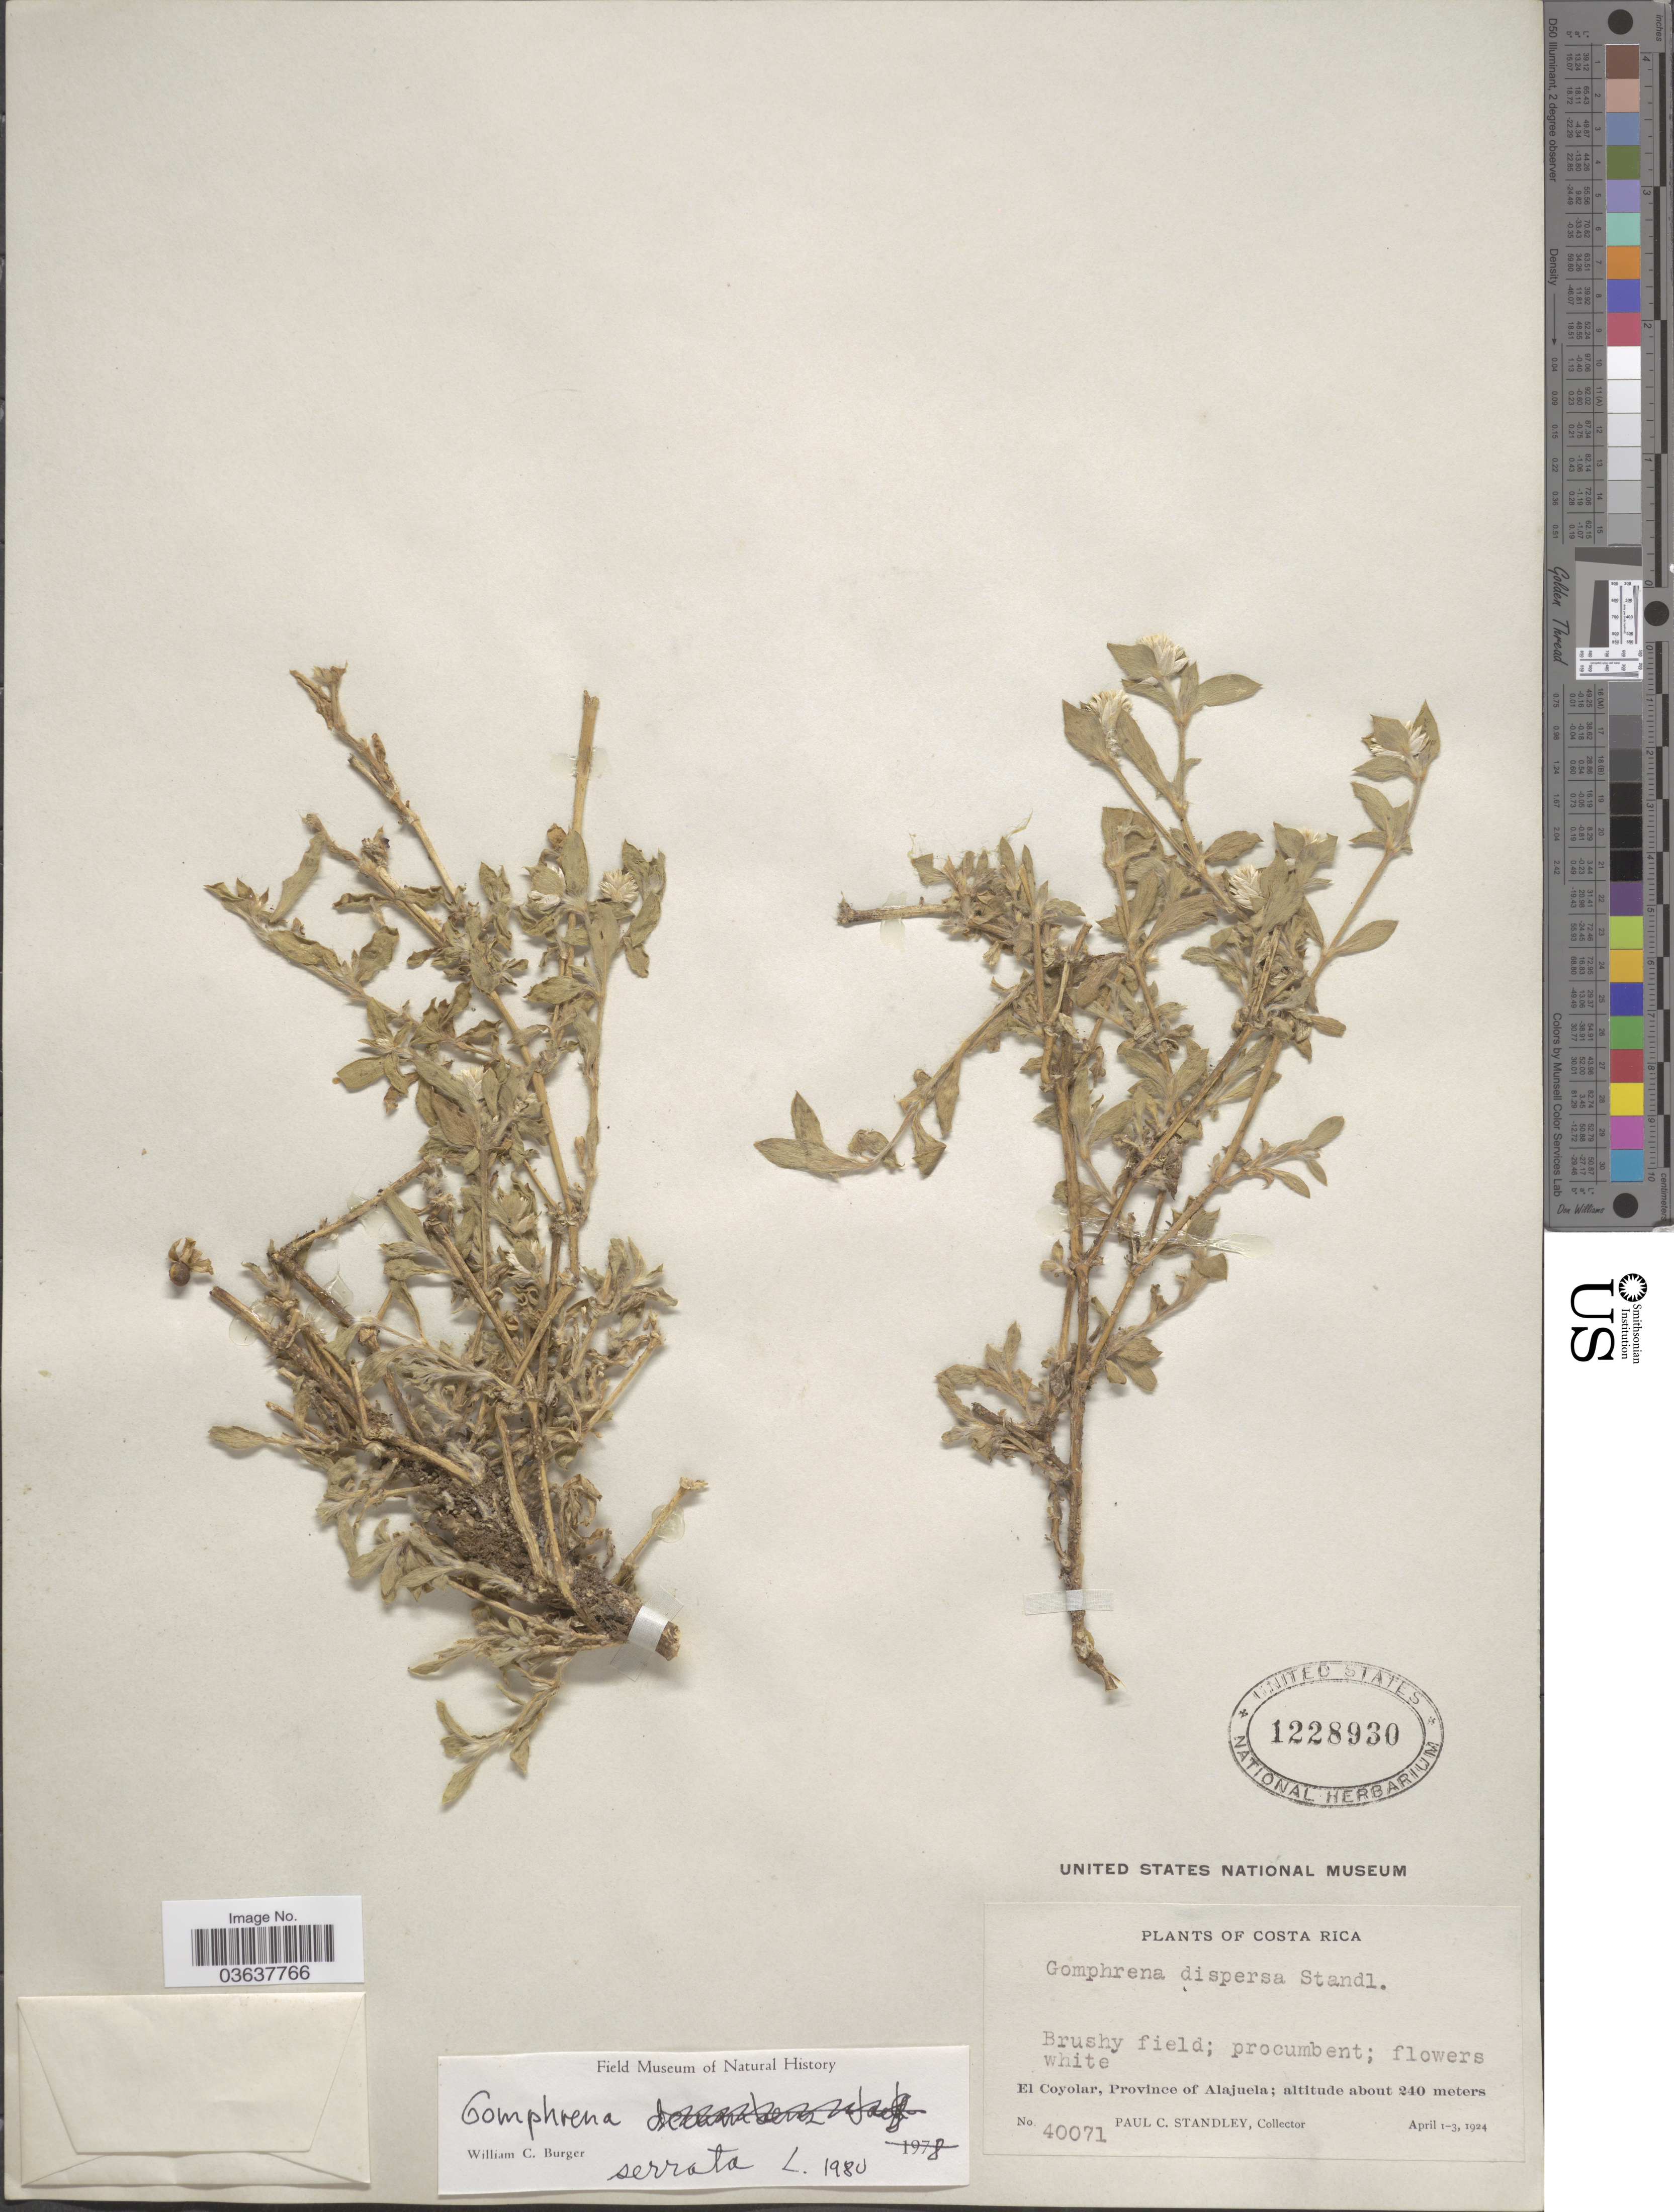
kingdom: Plantae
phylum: Tracheophyta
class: Magnoliopsida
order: Caryophyllales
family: Amaranthaceae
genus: Gomphrena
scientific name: Gomphrena serrata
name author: L.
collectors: P. C. Standley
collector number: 40071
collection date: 1924-04-01/1924-04-03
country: Costa Rica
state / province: Alajuela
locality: El Coyolar.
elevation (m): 240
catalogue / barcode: US 1228930